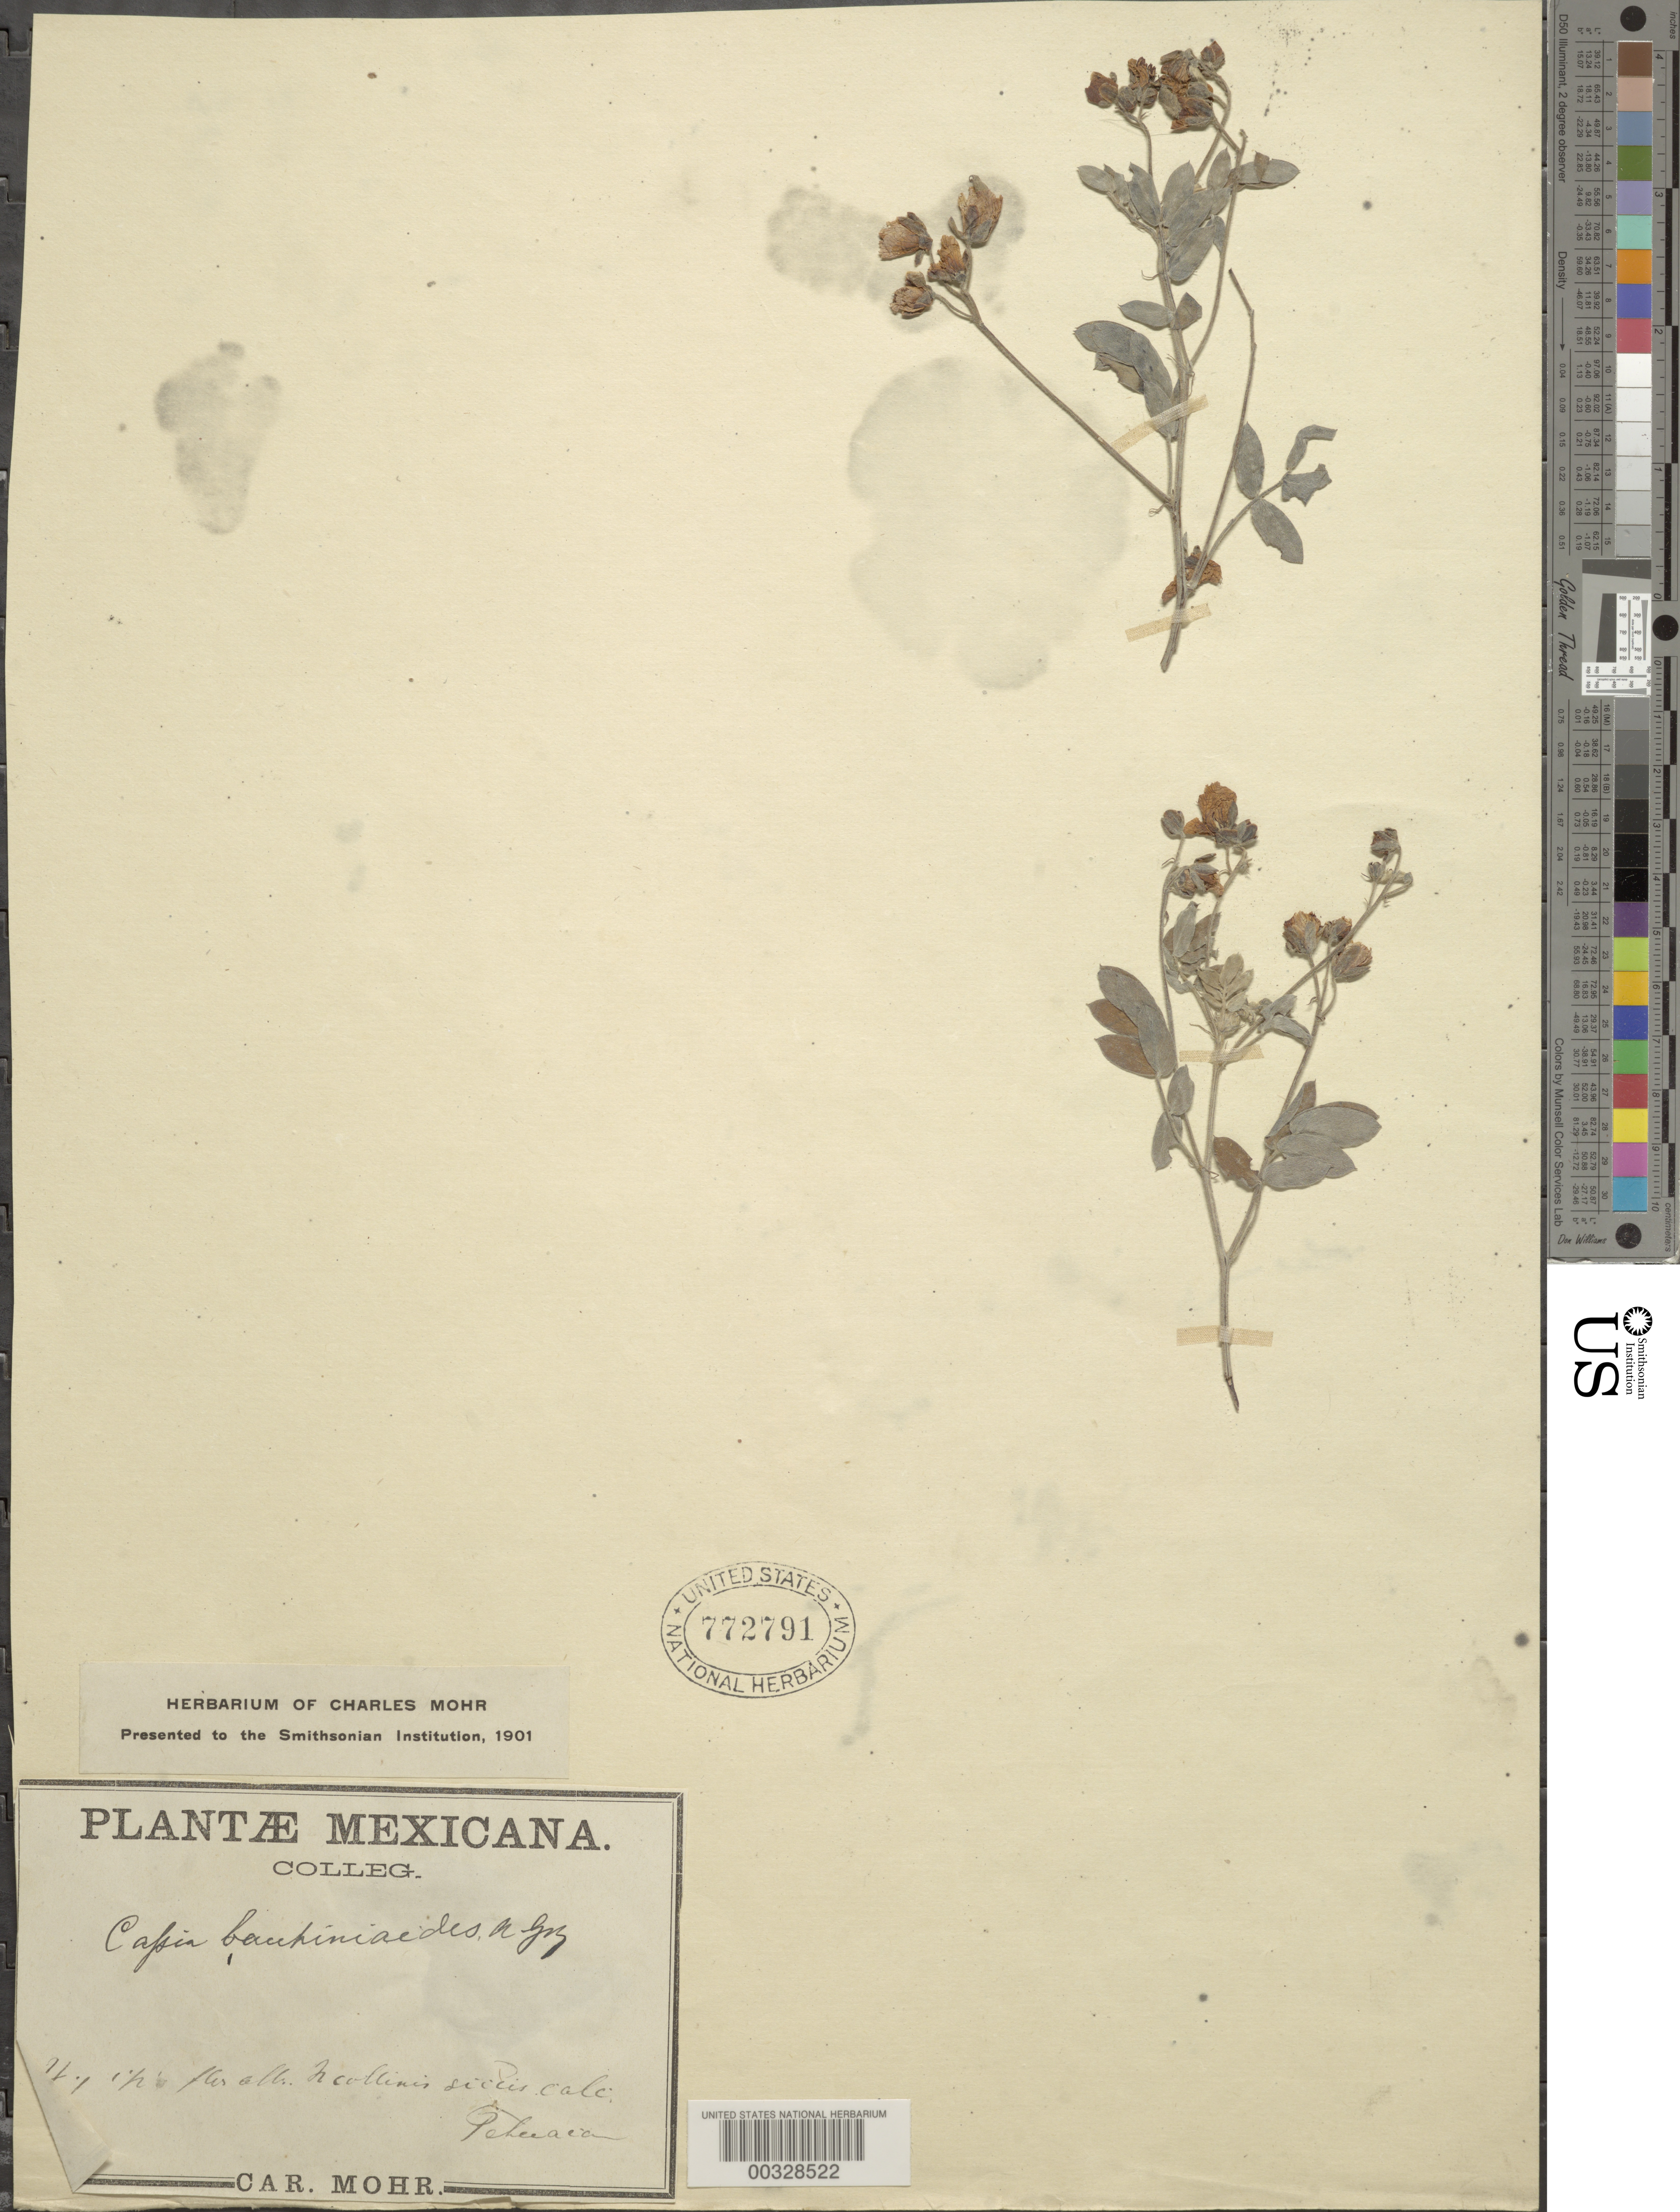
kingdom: Plantae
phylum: Tracheophyta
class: Magnoliopsida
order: Fabales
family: Fabaceae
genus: Senna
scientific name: Senna crotalarioides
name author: (Kunth) H.S. Irwin & Barneby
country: Mexico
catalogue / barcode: US 772791